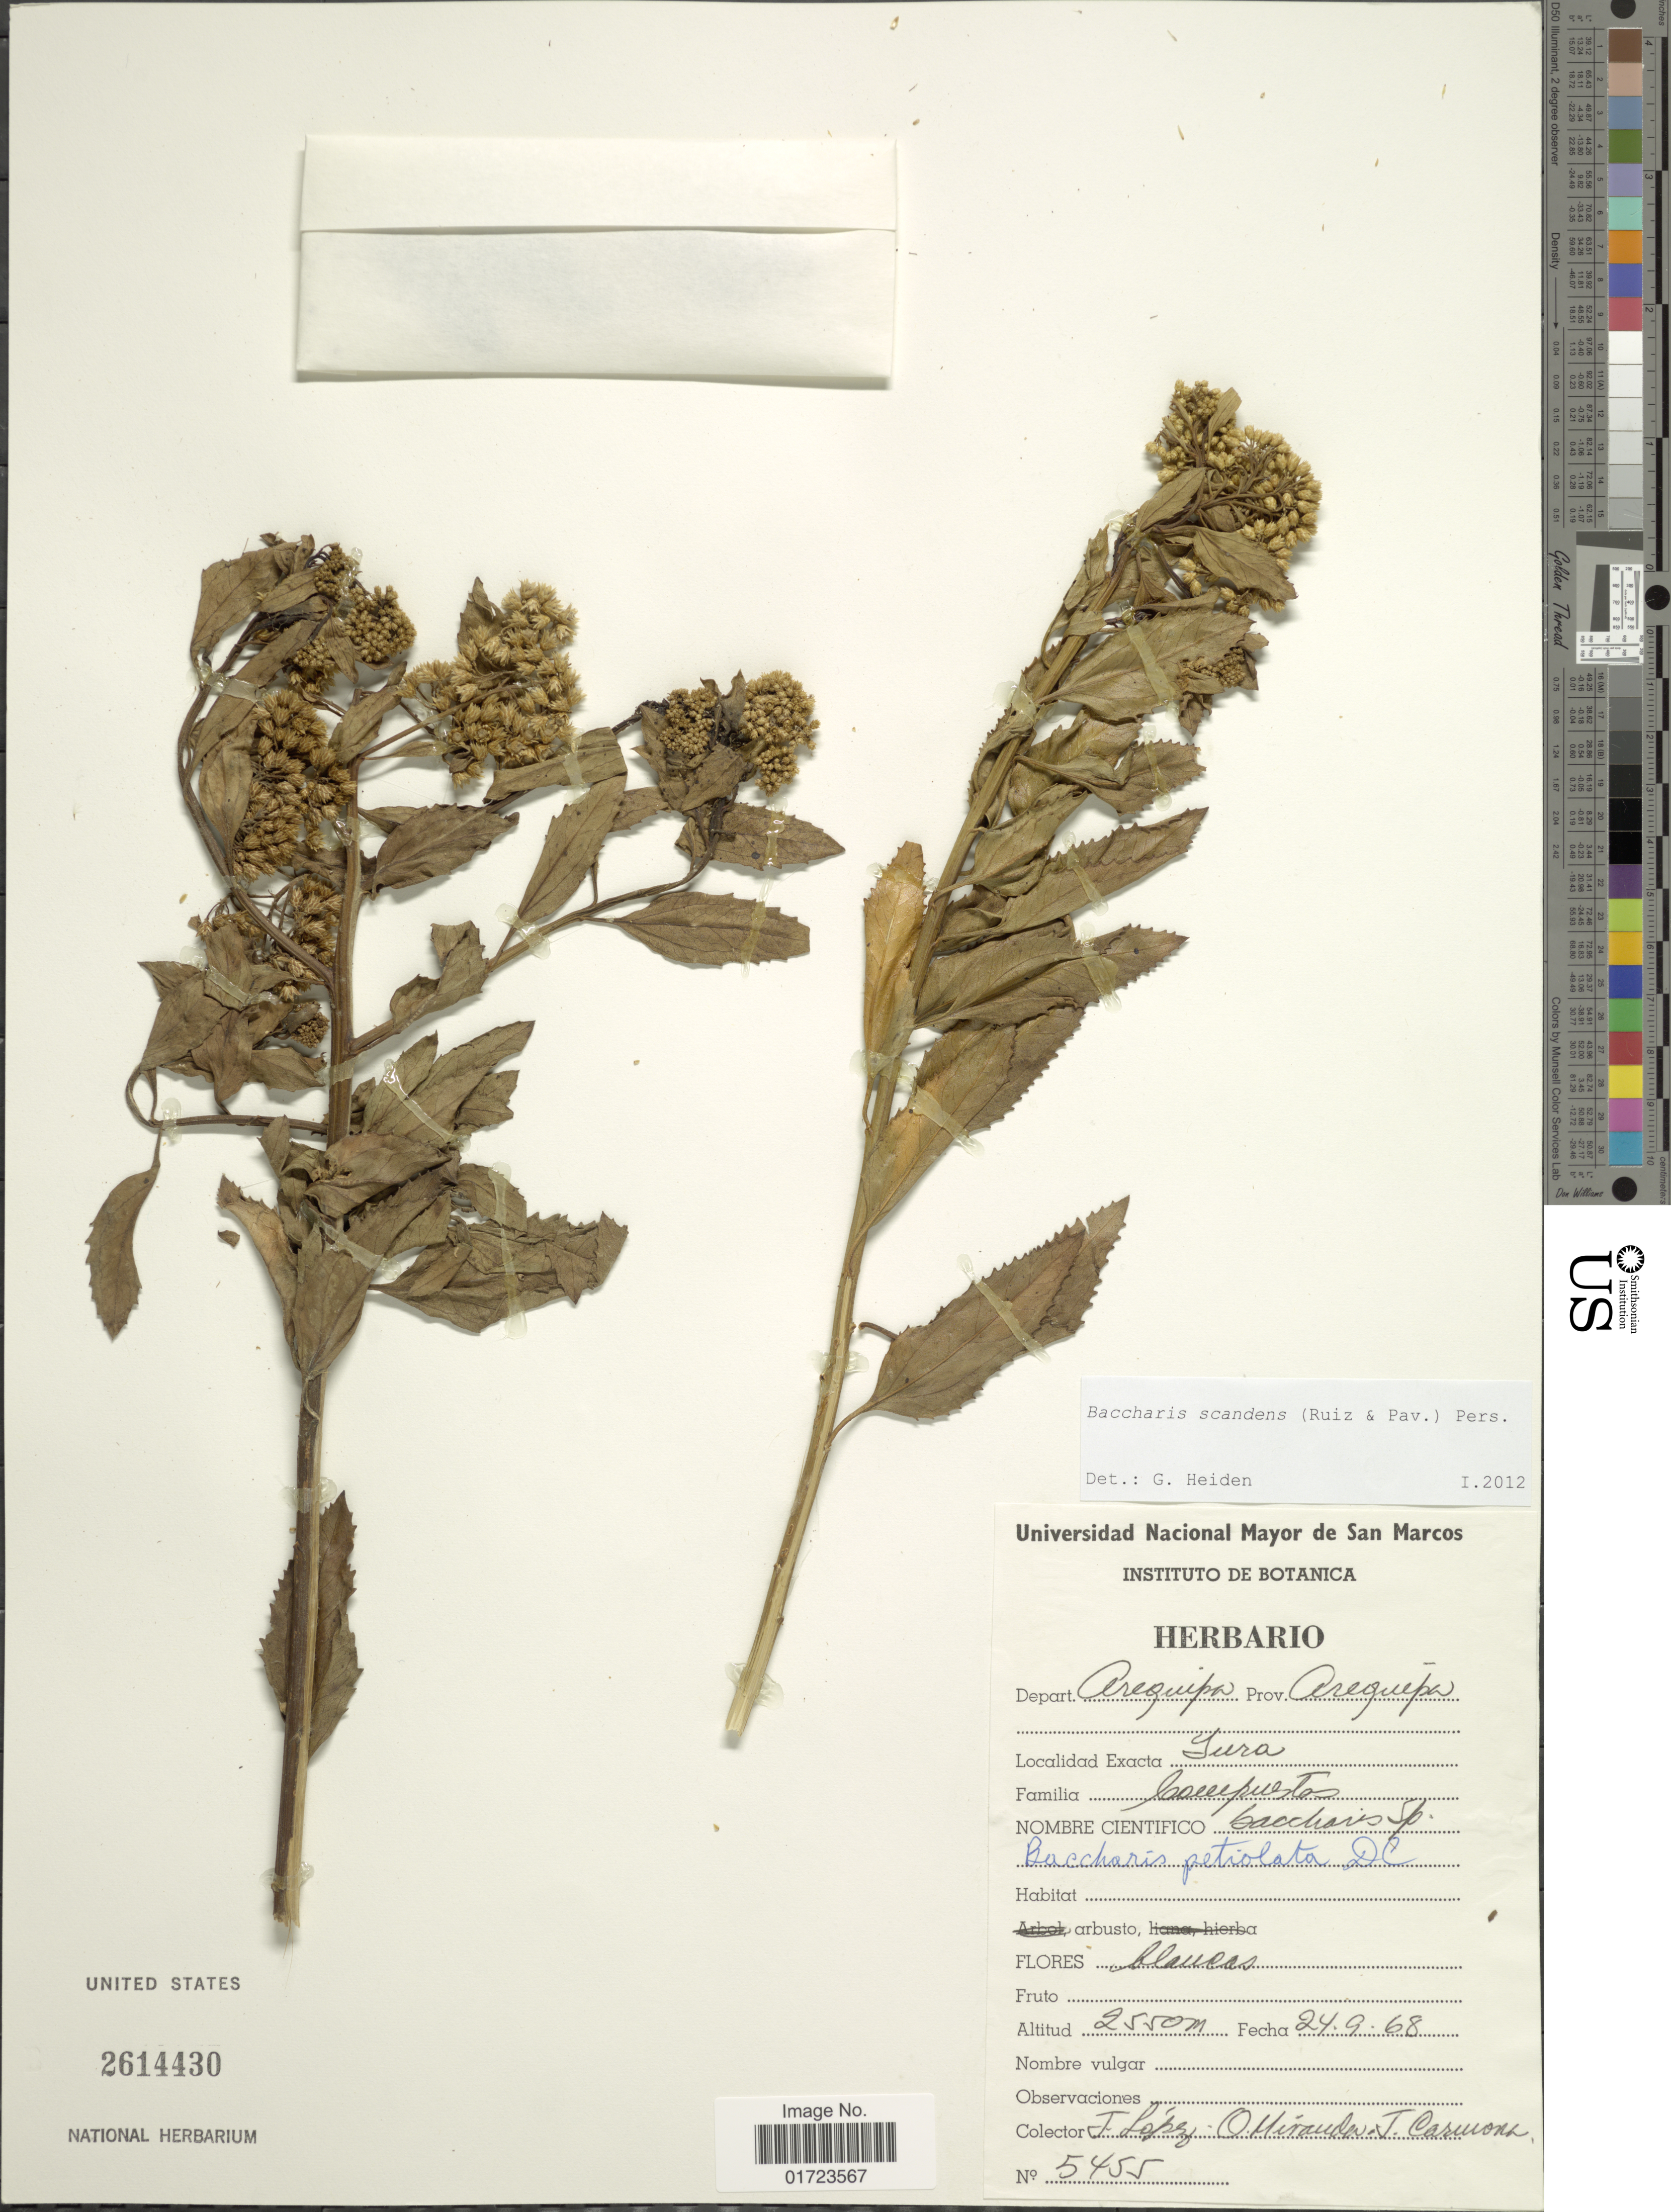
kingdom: Plantae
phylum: Tracheophyta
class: Magnoliopsida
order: Asterales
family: Asteraceae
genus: Baccharis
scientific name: Baccharis scandens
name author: (Ruiz & Pav.) Pers.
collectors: J. Lopez, O. Miranda & F. Carmona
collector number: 5455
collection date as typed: Transcribed d/m/y: 24/9/68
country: Peru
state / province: Arequipa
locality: Depart.Arequipa, Prov. Arequipa. Jura.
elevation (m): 2550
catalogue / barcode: US 2614430